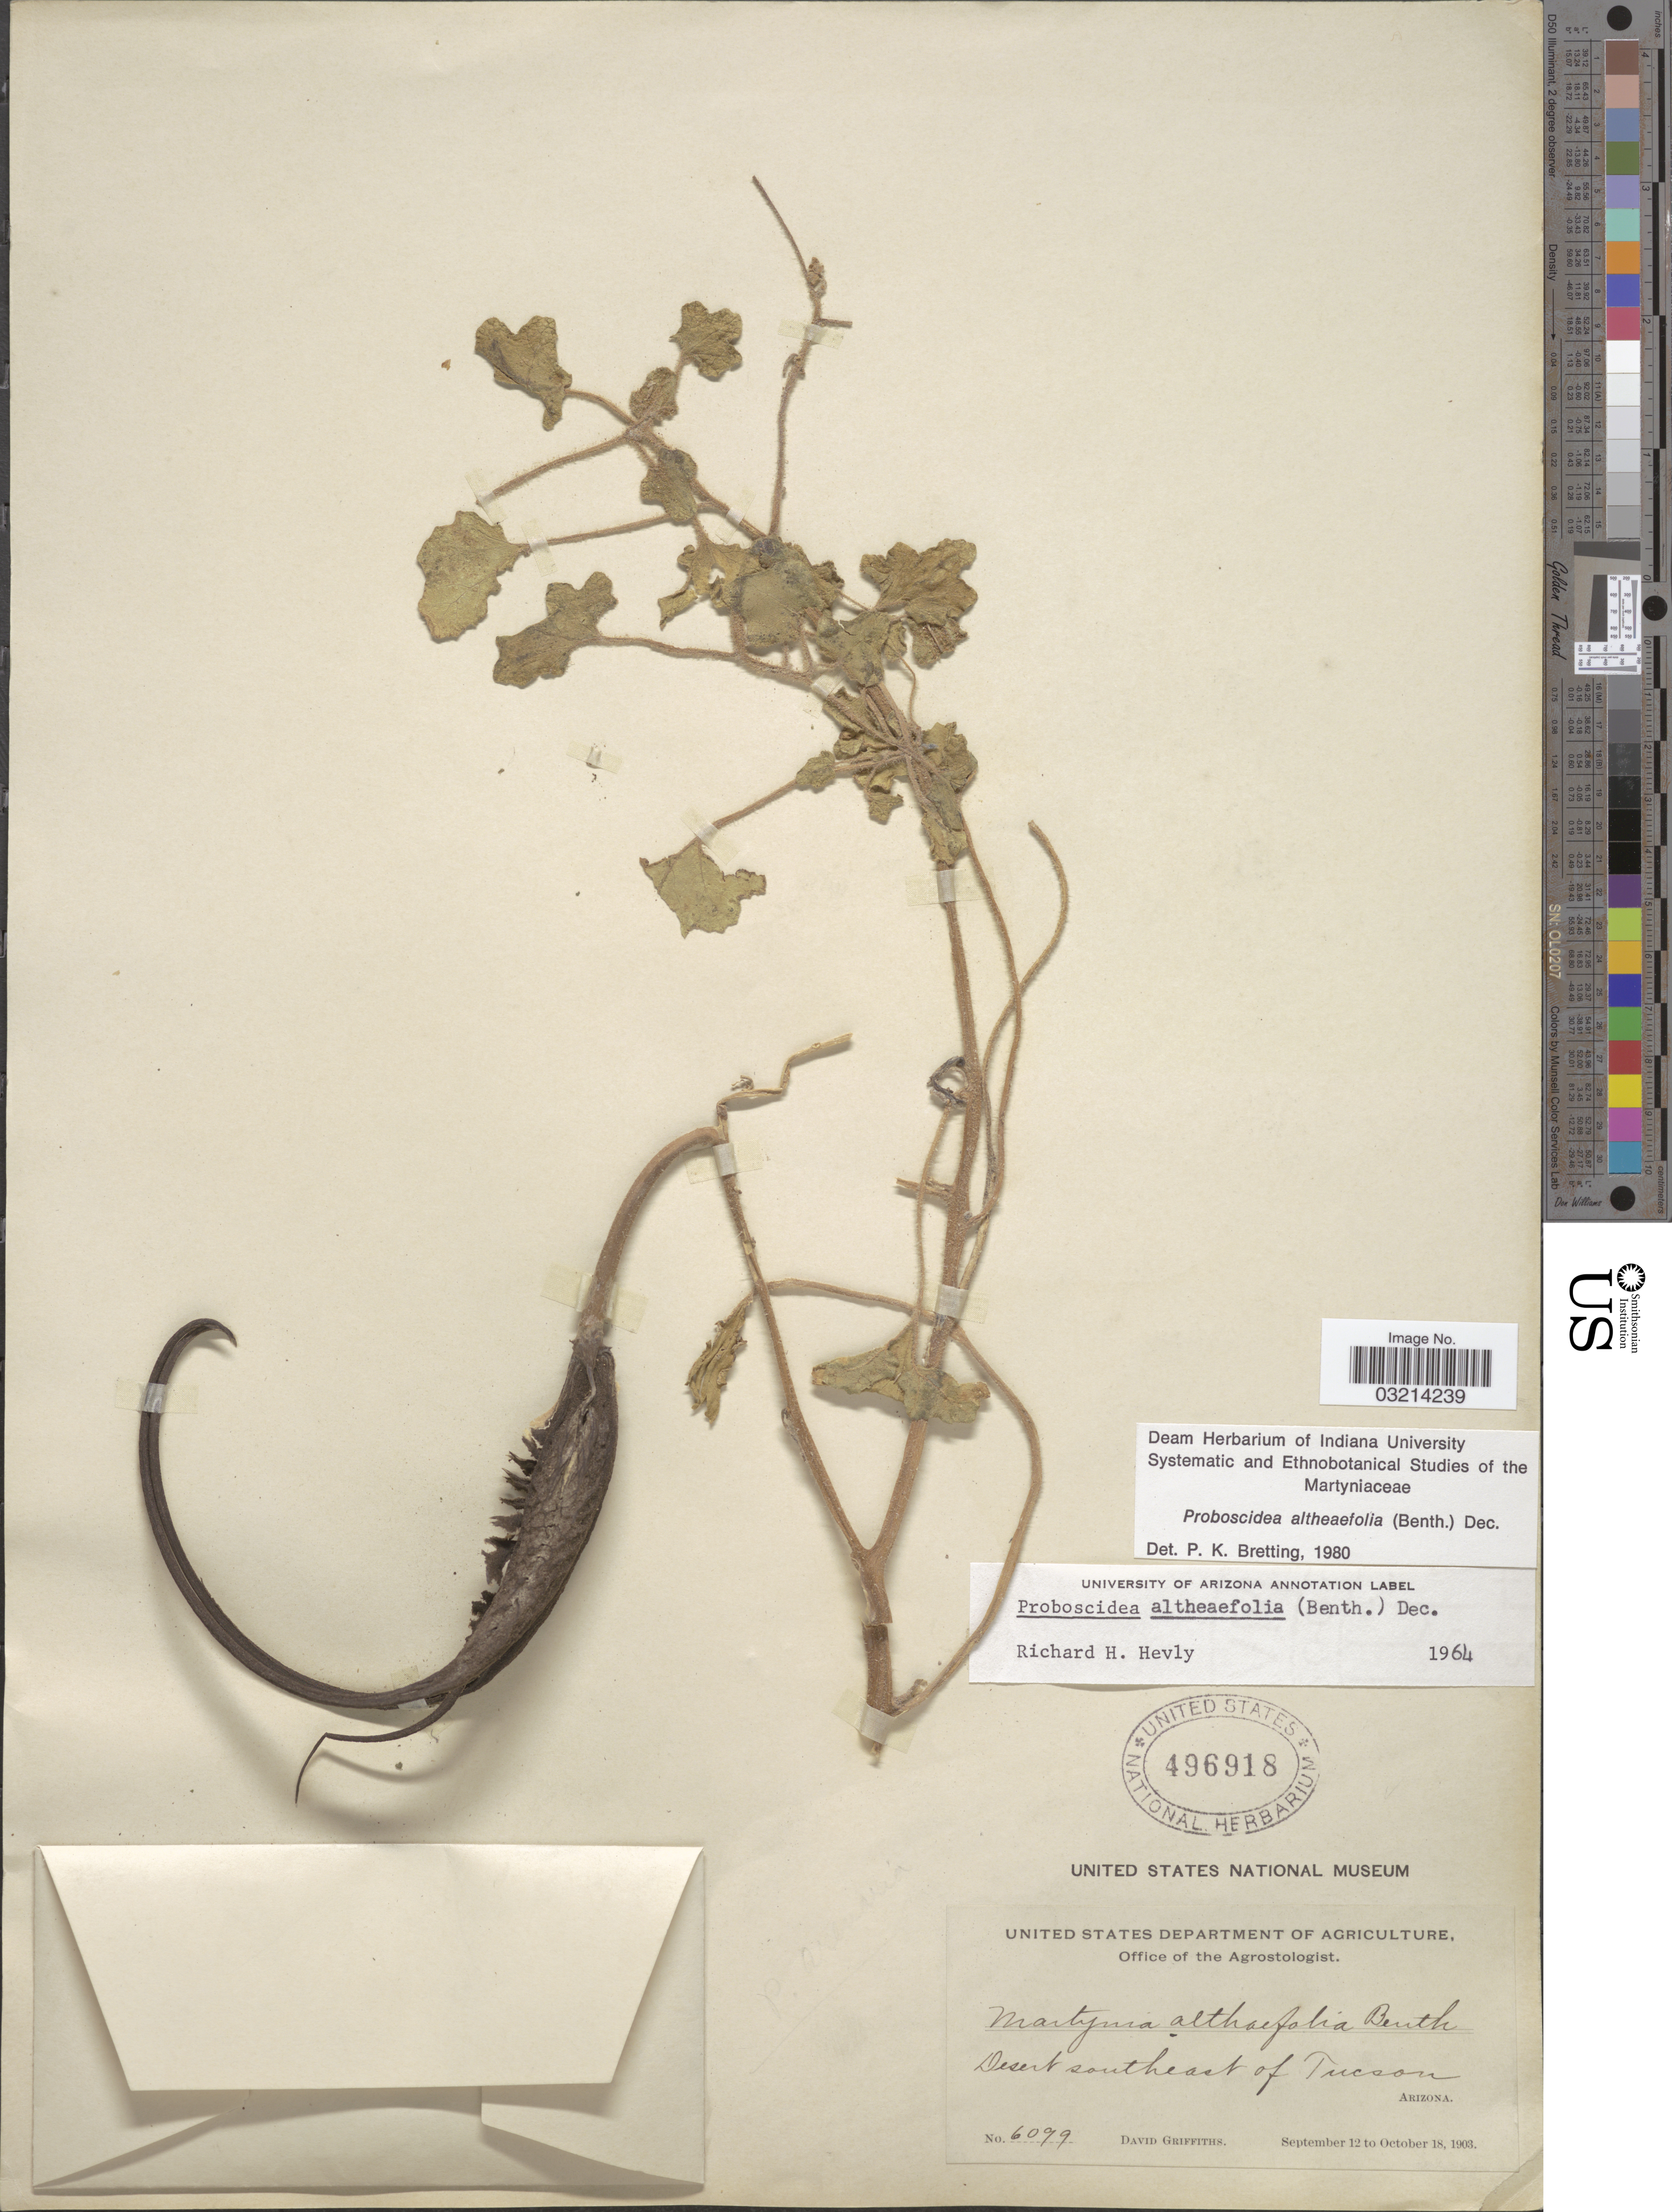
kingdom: Plantae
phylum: Tracheophyta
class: Magnoliopsida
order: Lamiales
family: Martyniaceae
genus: Proboscidea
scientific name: Proboscidea althaeifolia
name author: (Benth.) Decne.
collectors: D. Griffiths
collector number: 6099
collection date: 1903-09-12/1903-10-18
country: United States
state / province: Arizona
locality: Desert southeast of Tucson.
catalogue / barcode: US 496918